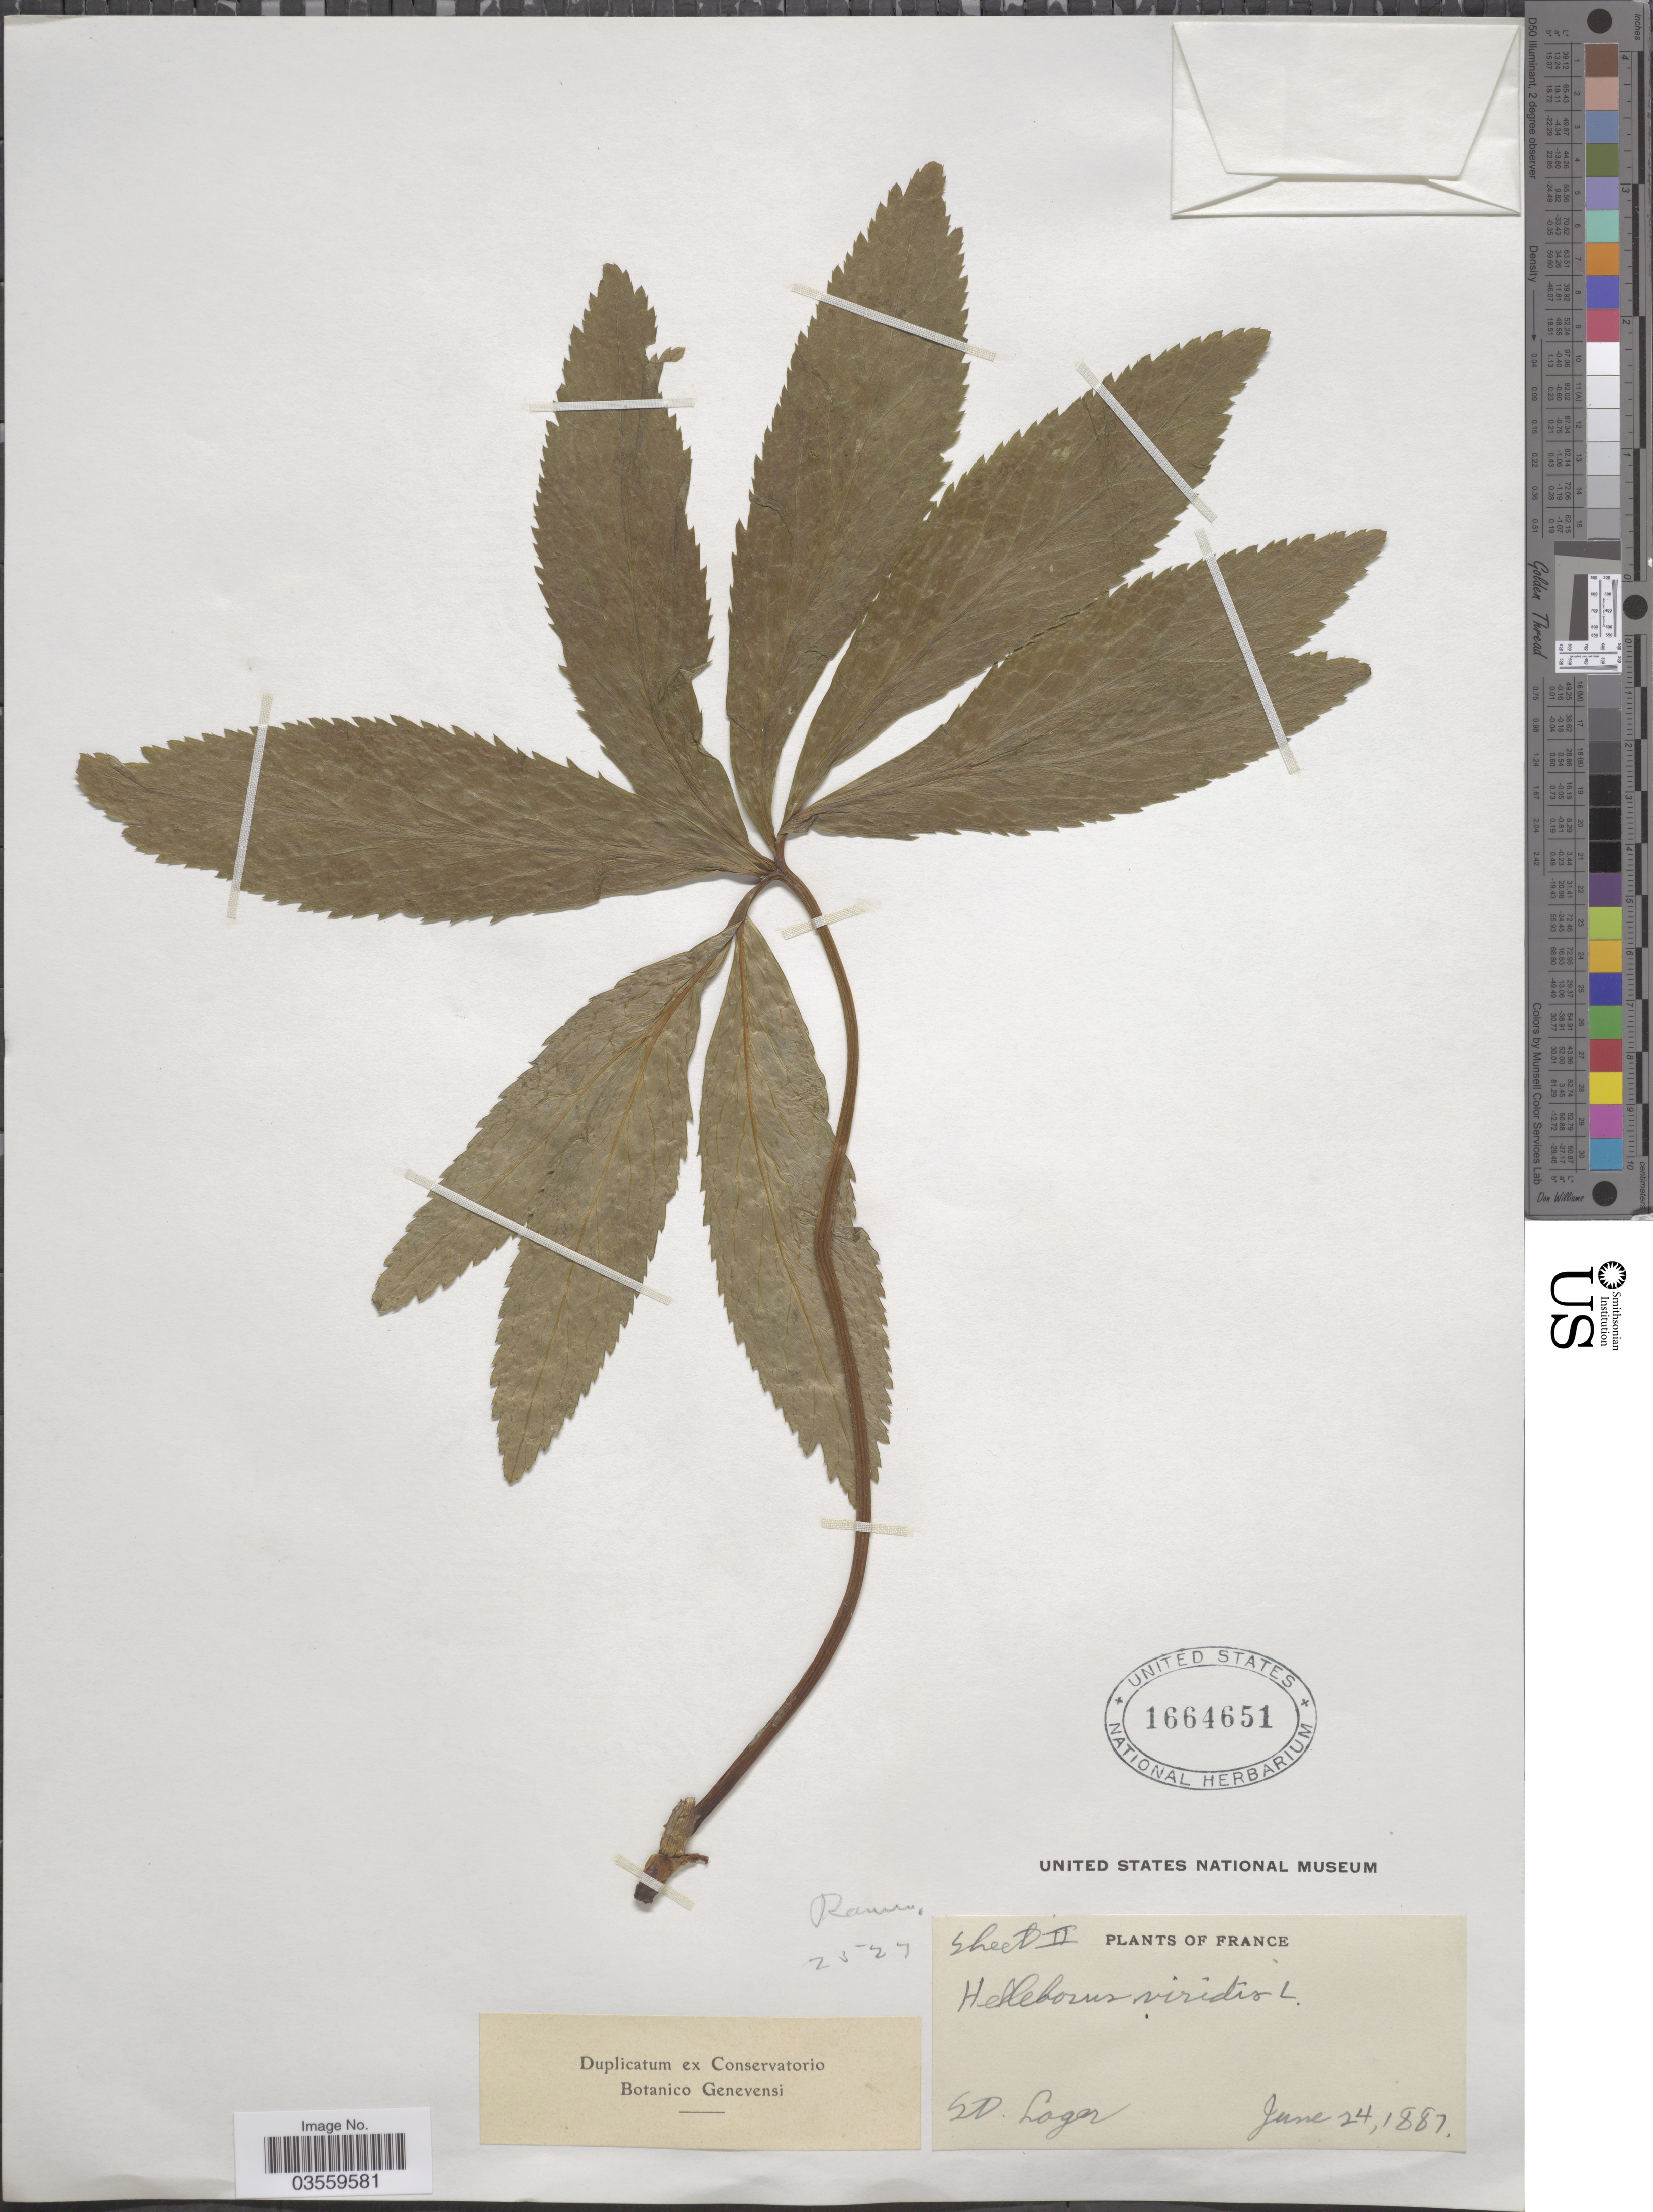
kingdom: Plantae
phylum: Tracheophyta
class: Magnoliopsida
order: Ranunculales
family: Ranunculaceae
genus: Helleborus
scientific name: Helleborus viridis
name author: L.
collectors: S. Lager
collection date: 1887-06-24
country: France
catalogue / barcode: US 1664651